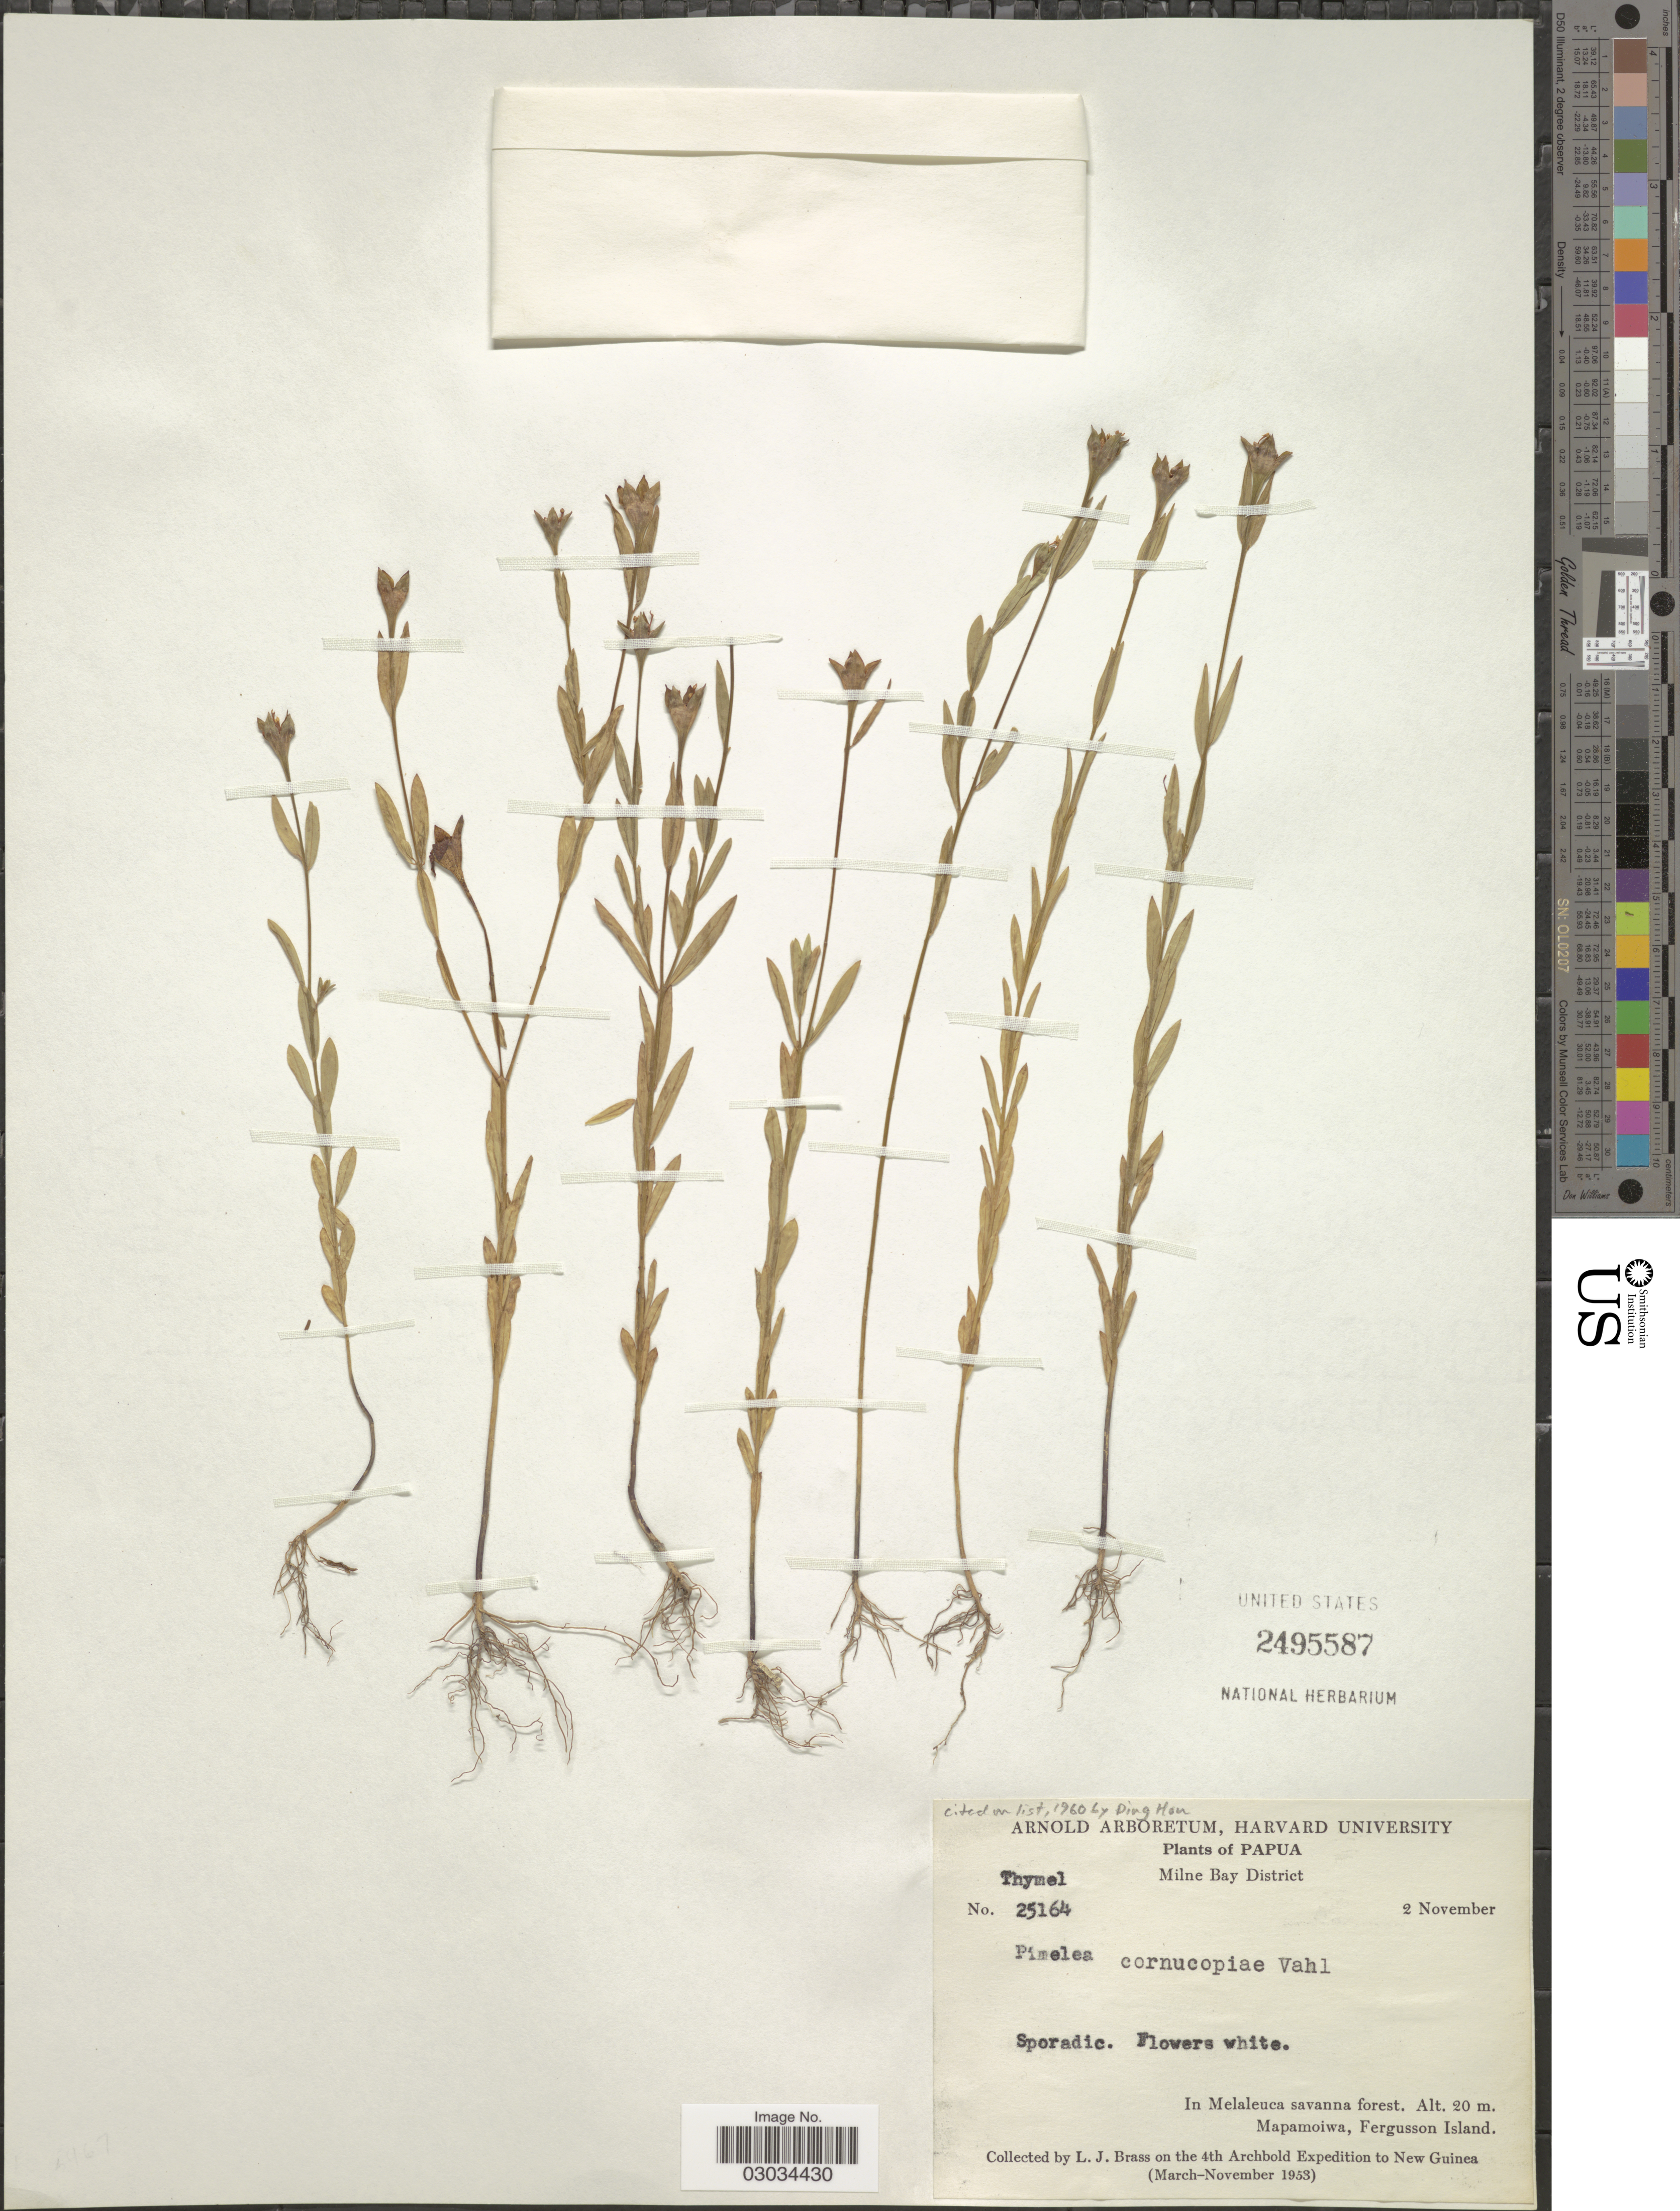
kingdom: Plantae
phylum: Tracheophyta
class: Magnoliopsida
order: Malvales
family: Thymelaeaceae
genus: Pimelea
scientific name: Pimelea cornucopiae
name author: Vahl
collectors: L. J. Brass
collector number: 25164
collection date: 1953-11-02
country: Papua New Guinea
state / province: Milne Bay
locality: Papua. Milne Bay District. In Melaleuca savanna forest. Mapamoiwa, Fergusson Island. New Guinea.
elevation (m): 20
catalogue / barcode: US 2495587